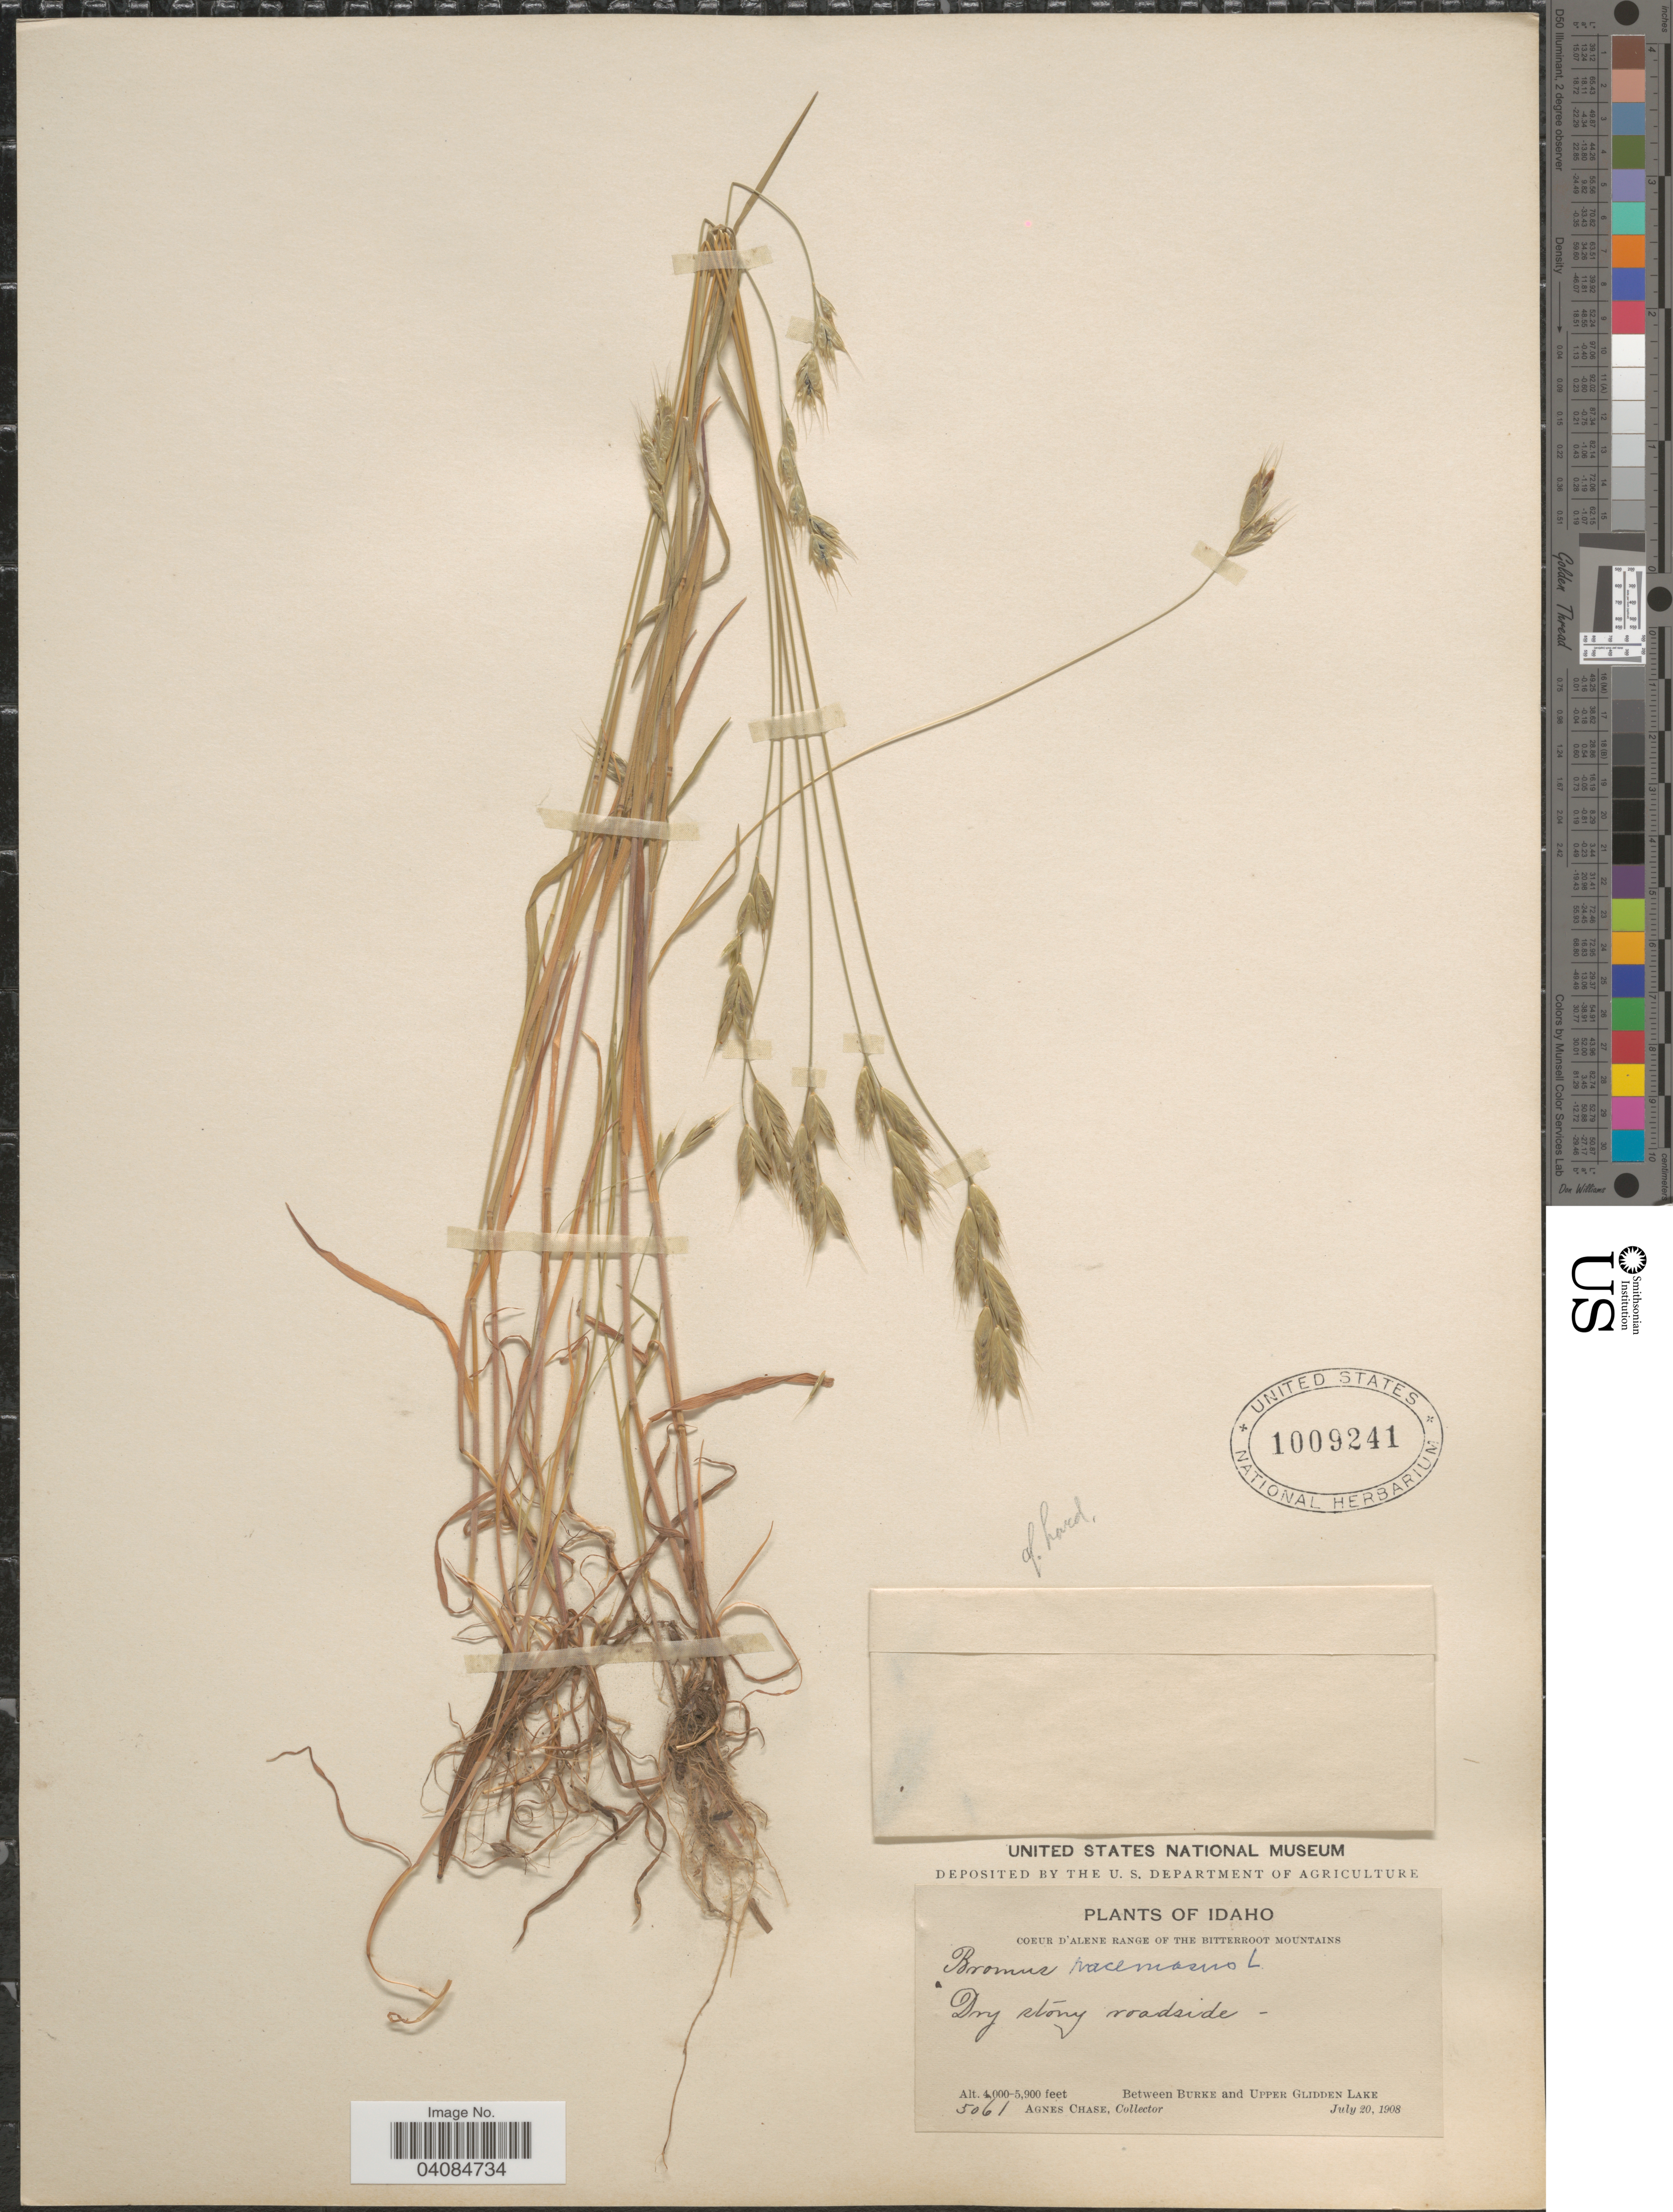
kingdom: Plantae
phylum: Tracheophyta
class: Liliopsida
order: Poales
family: Poaceae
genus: Bromus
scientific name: Bromus racemosus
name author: L.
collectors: A. Chase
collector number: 5061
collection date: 1908-07-20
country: United States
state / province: Idaho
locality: Coeur d'Alene Range of the Bitterroot Mountains. Dry stony roadside. Between Burke and Upper Glidden Lake.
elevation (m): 1219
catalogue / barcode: US 1009241